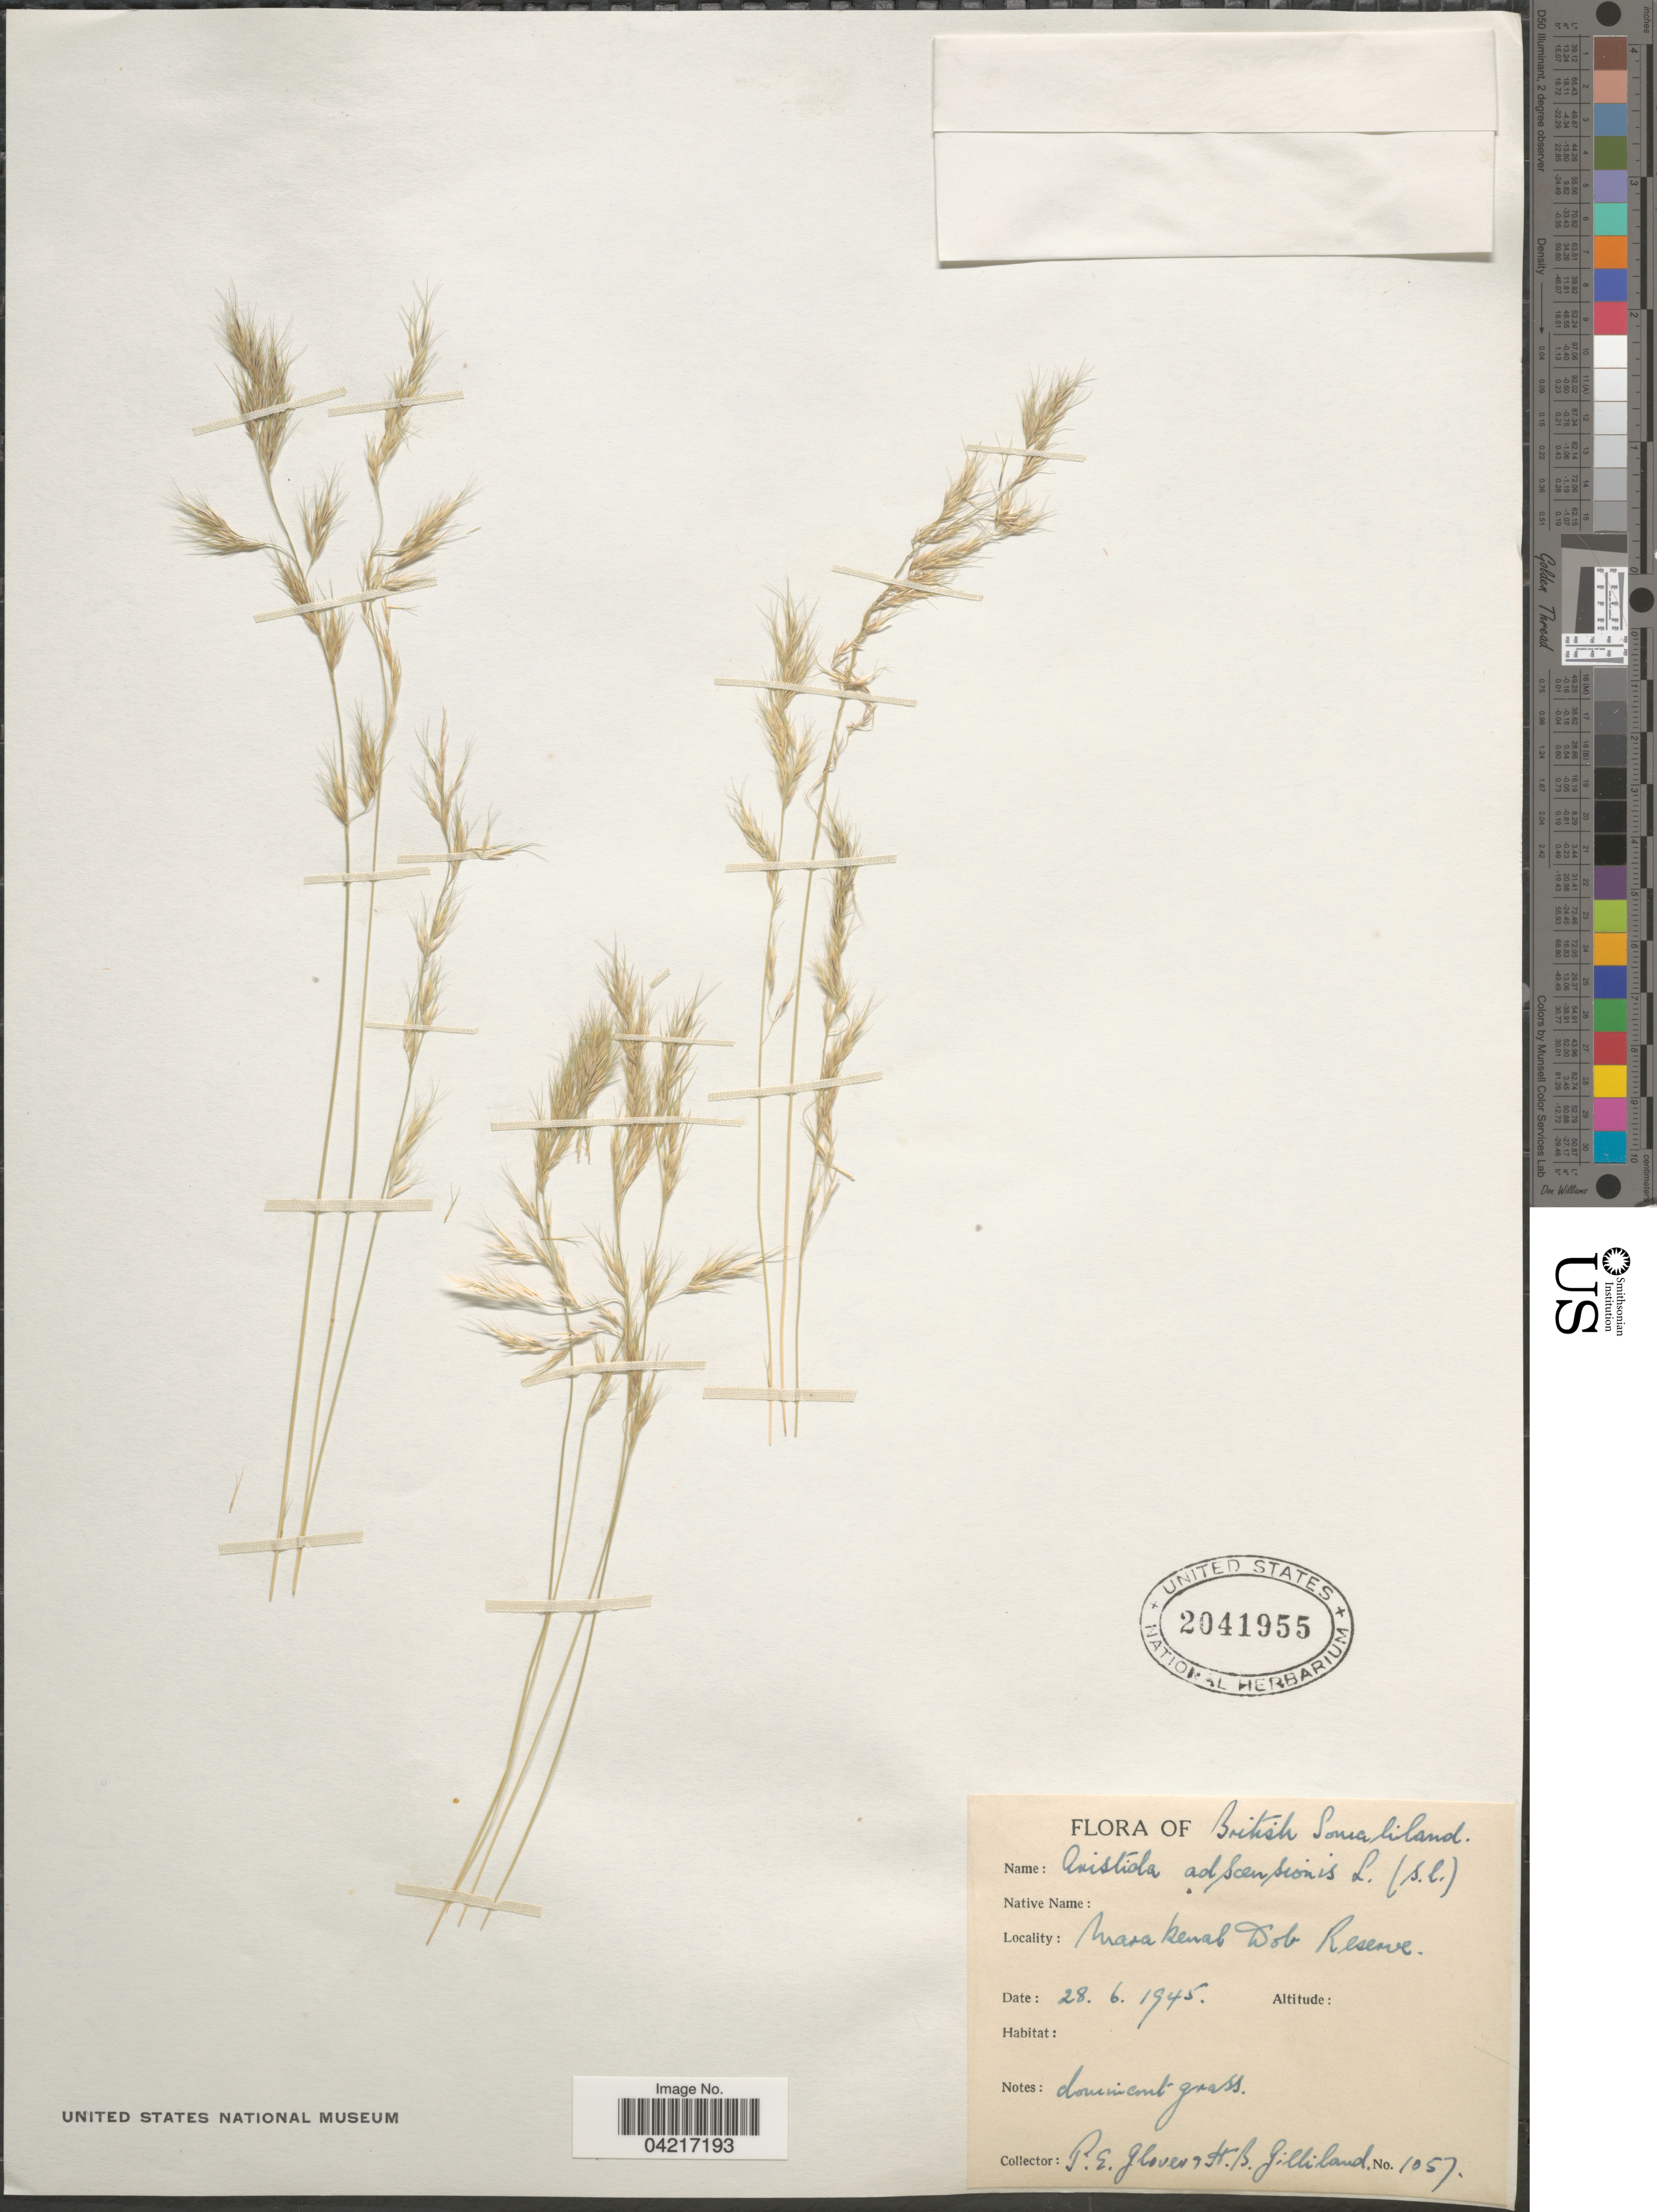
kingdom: Plantae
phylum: Tracheophyta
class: Liliopsida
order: Poales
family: Poaceae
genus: Aristida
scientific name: Aristida adscensionis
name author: L.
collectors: P. Glover & H. Gilliland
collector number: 1057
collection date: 1945-06-28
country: Somalia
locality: British Somaliland. Marakenal Dob Reserve.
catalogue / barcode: US 2041955